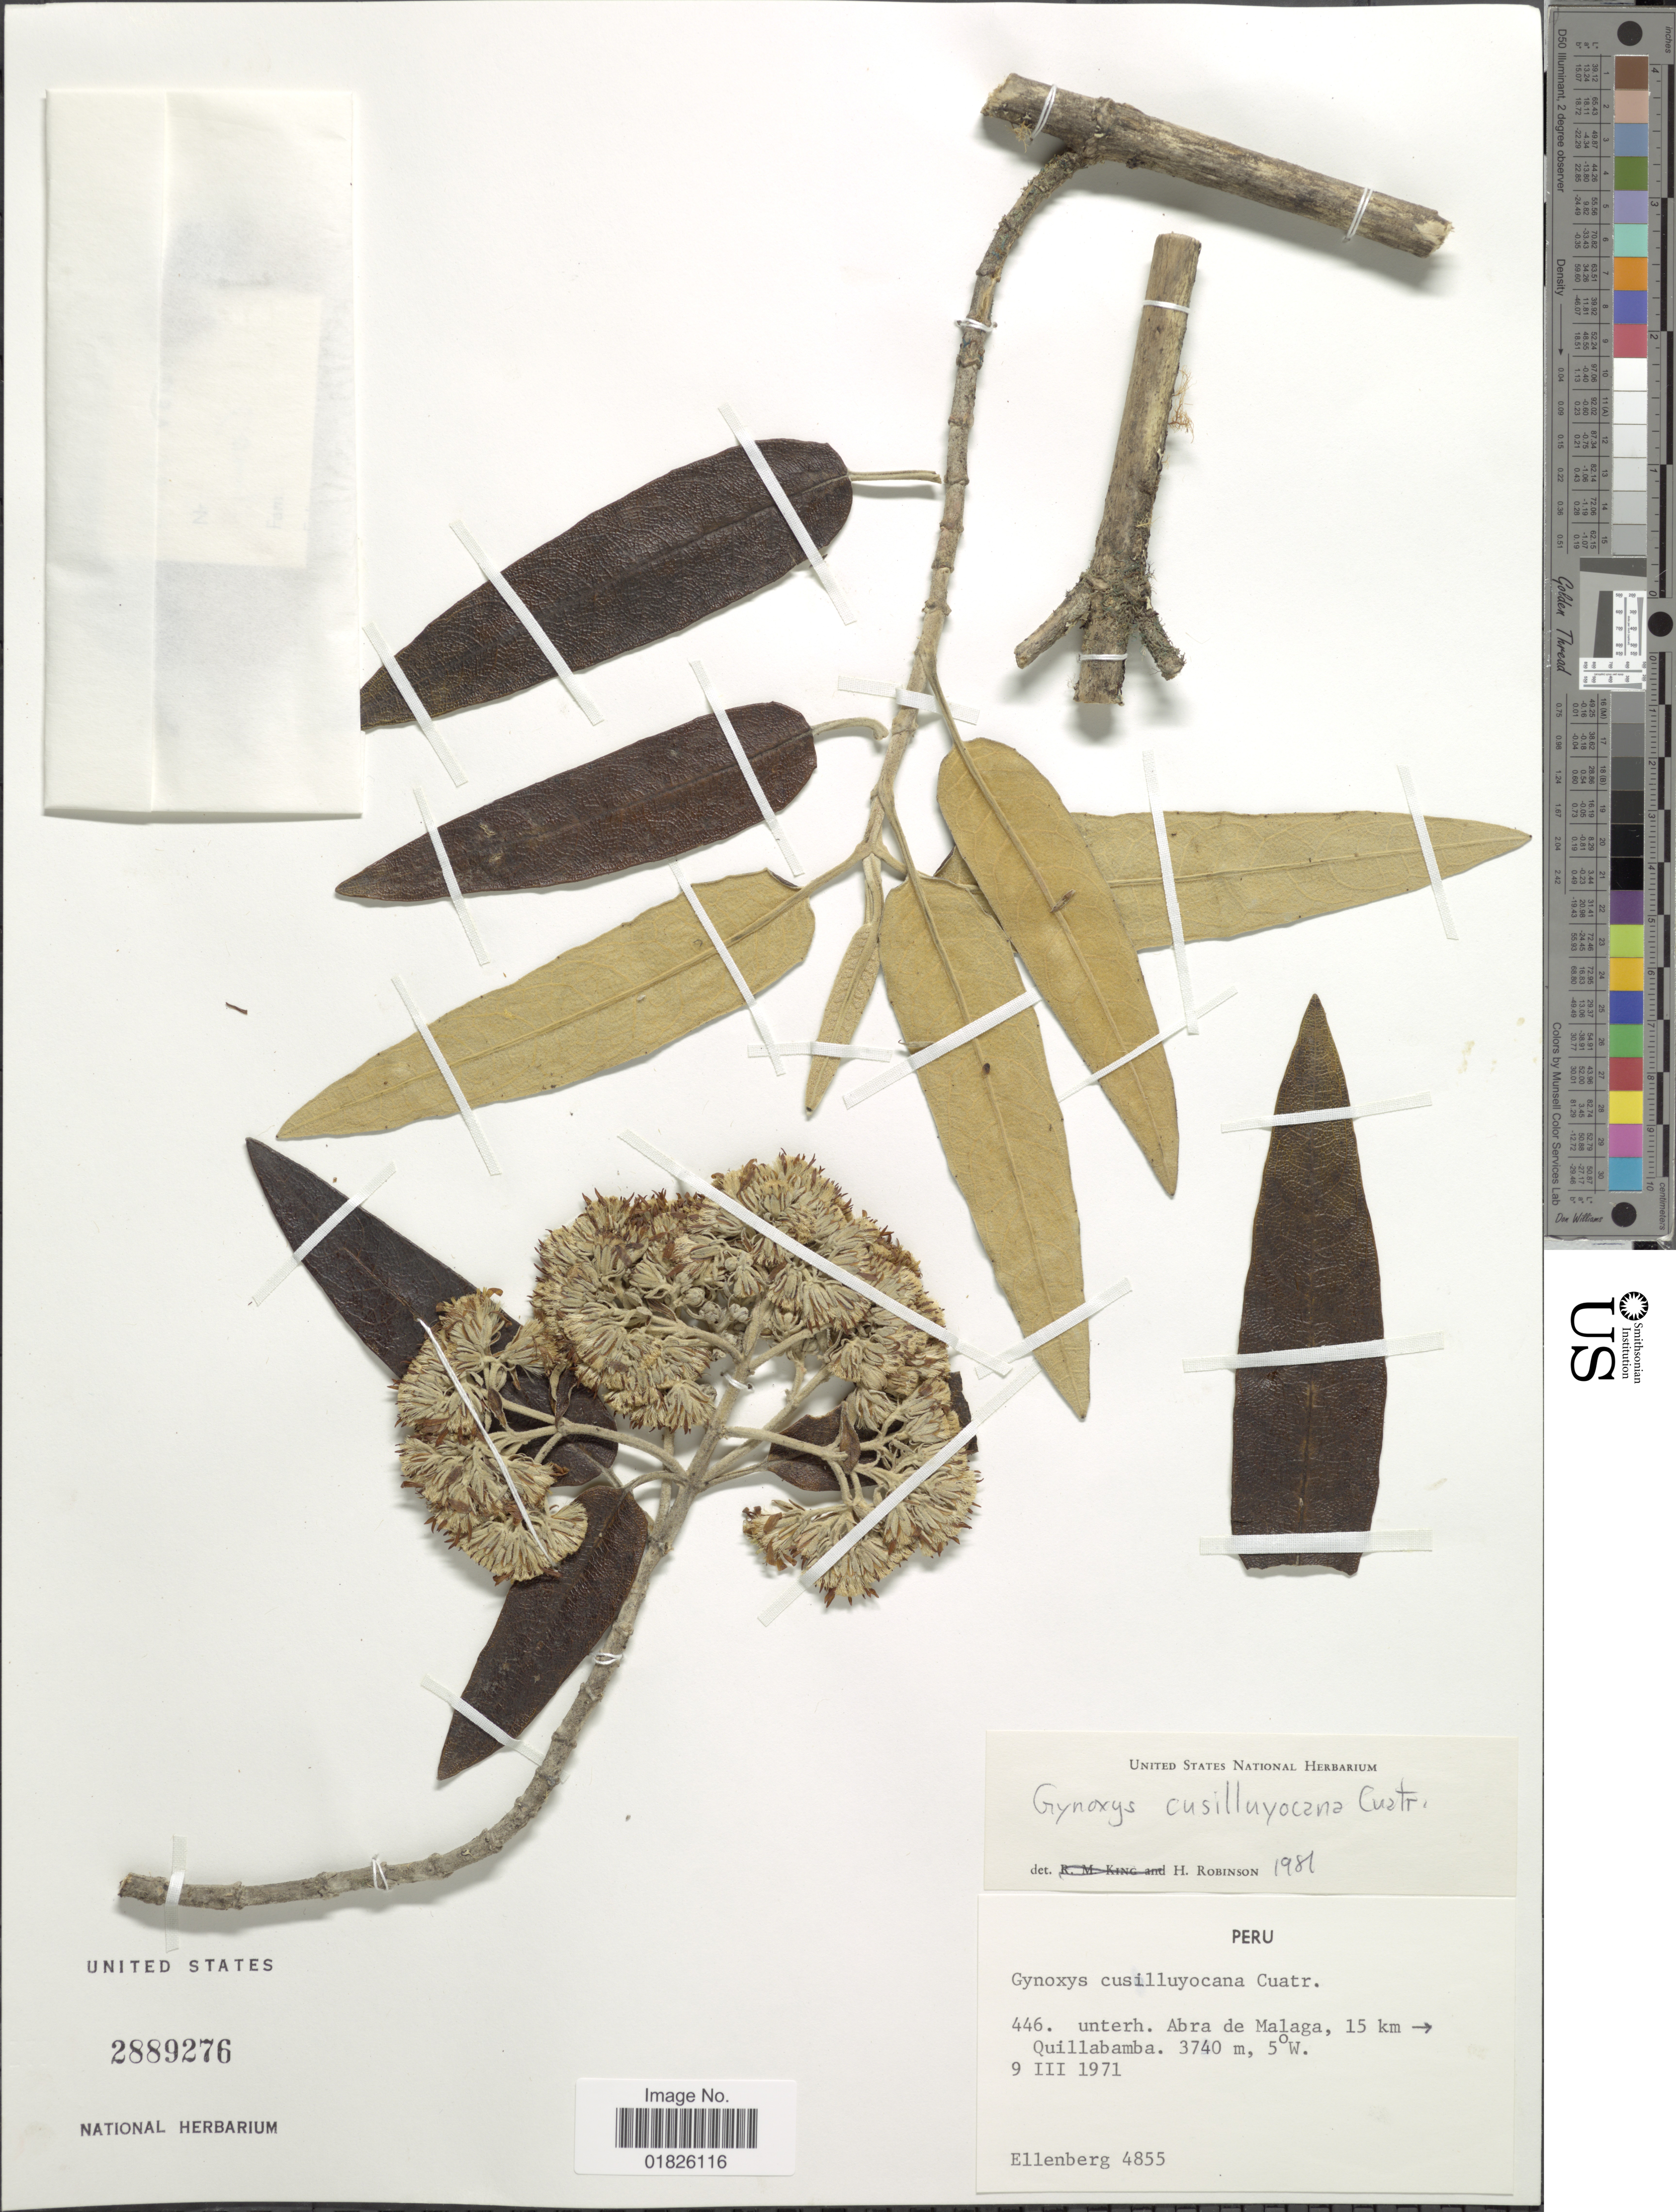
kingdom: Plantae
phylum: Tracheophyta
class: Magnoliopsida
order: Asterales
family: Asteraceae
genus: Gynoxys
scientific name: Gynoxys cusilluyocana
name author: Cuatrec.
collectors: Ellenberg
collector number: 4855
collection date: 1971-03-09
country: Peru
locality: Unterh. Abra de Malaga, 15 km Quillabamba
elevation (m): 3740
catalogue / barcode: US 2889276